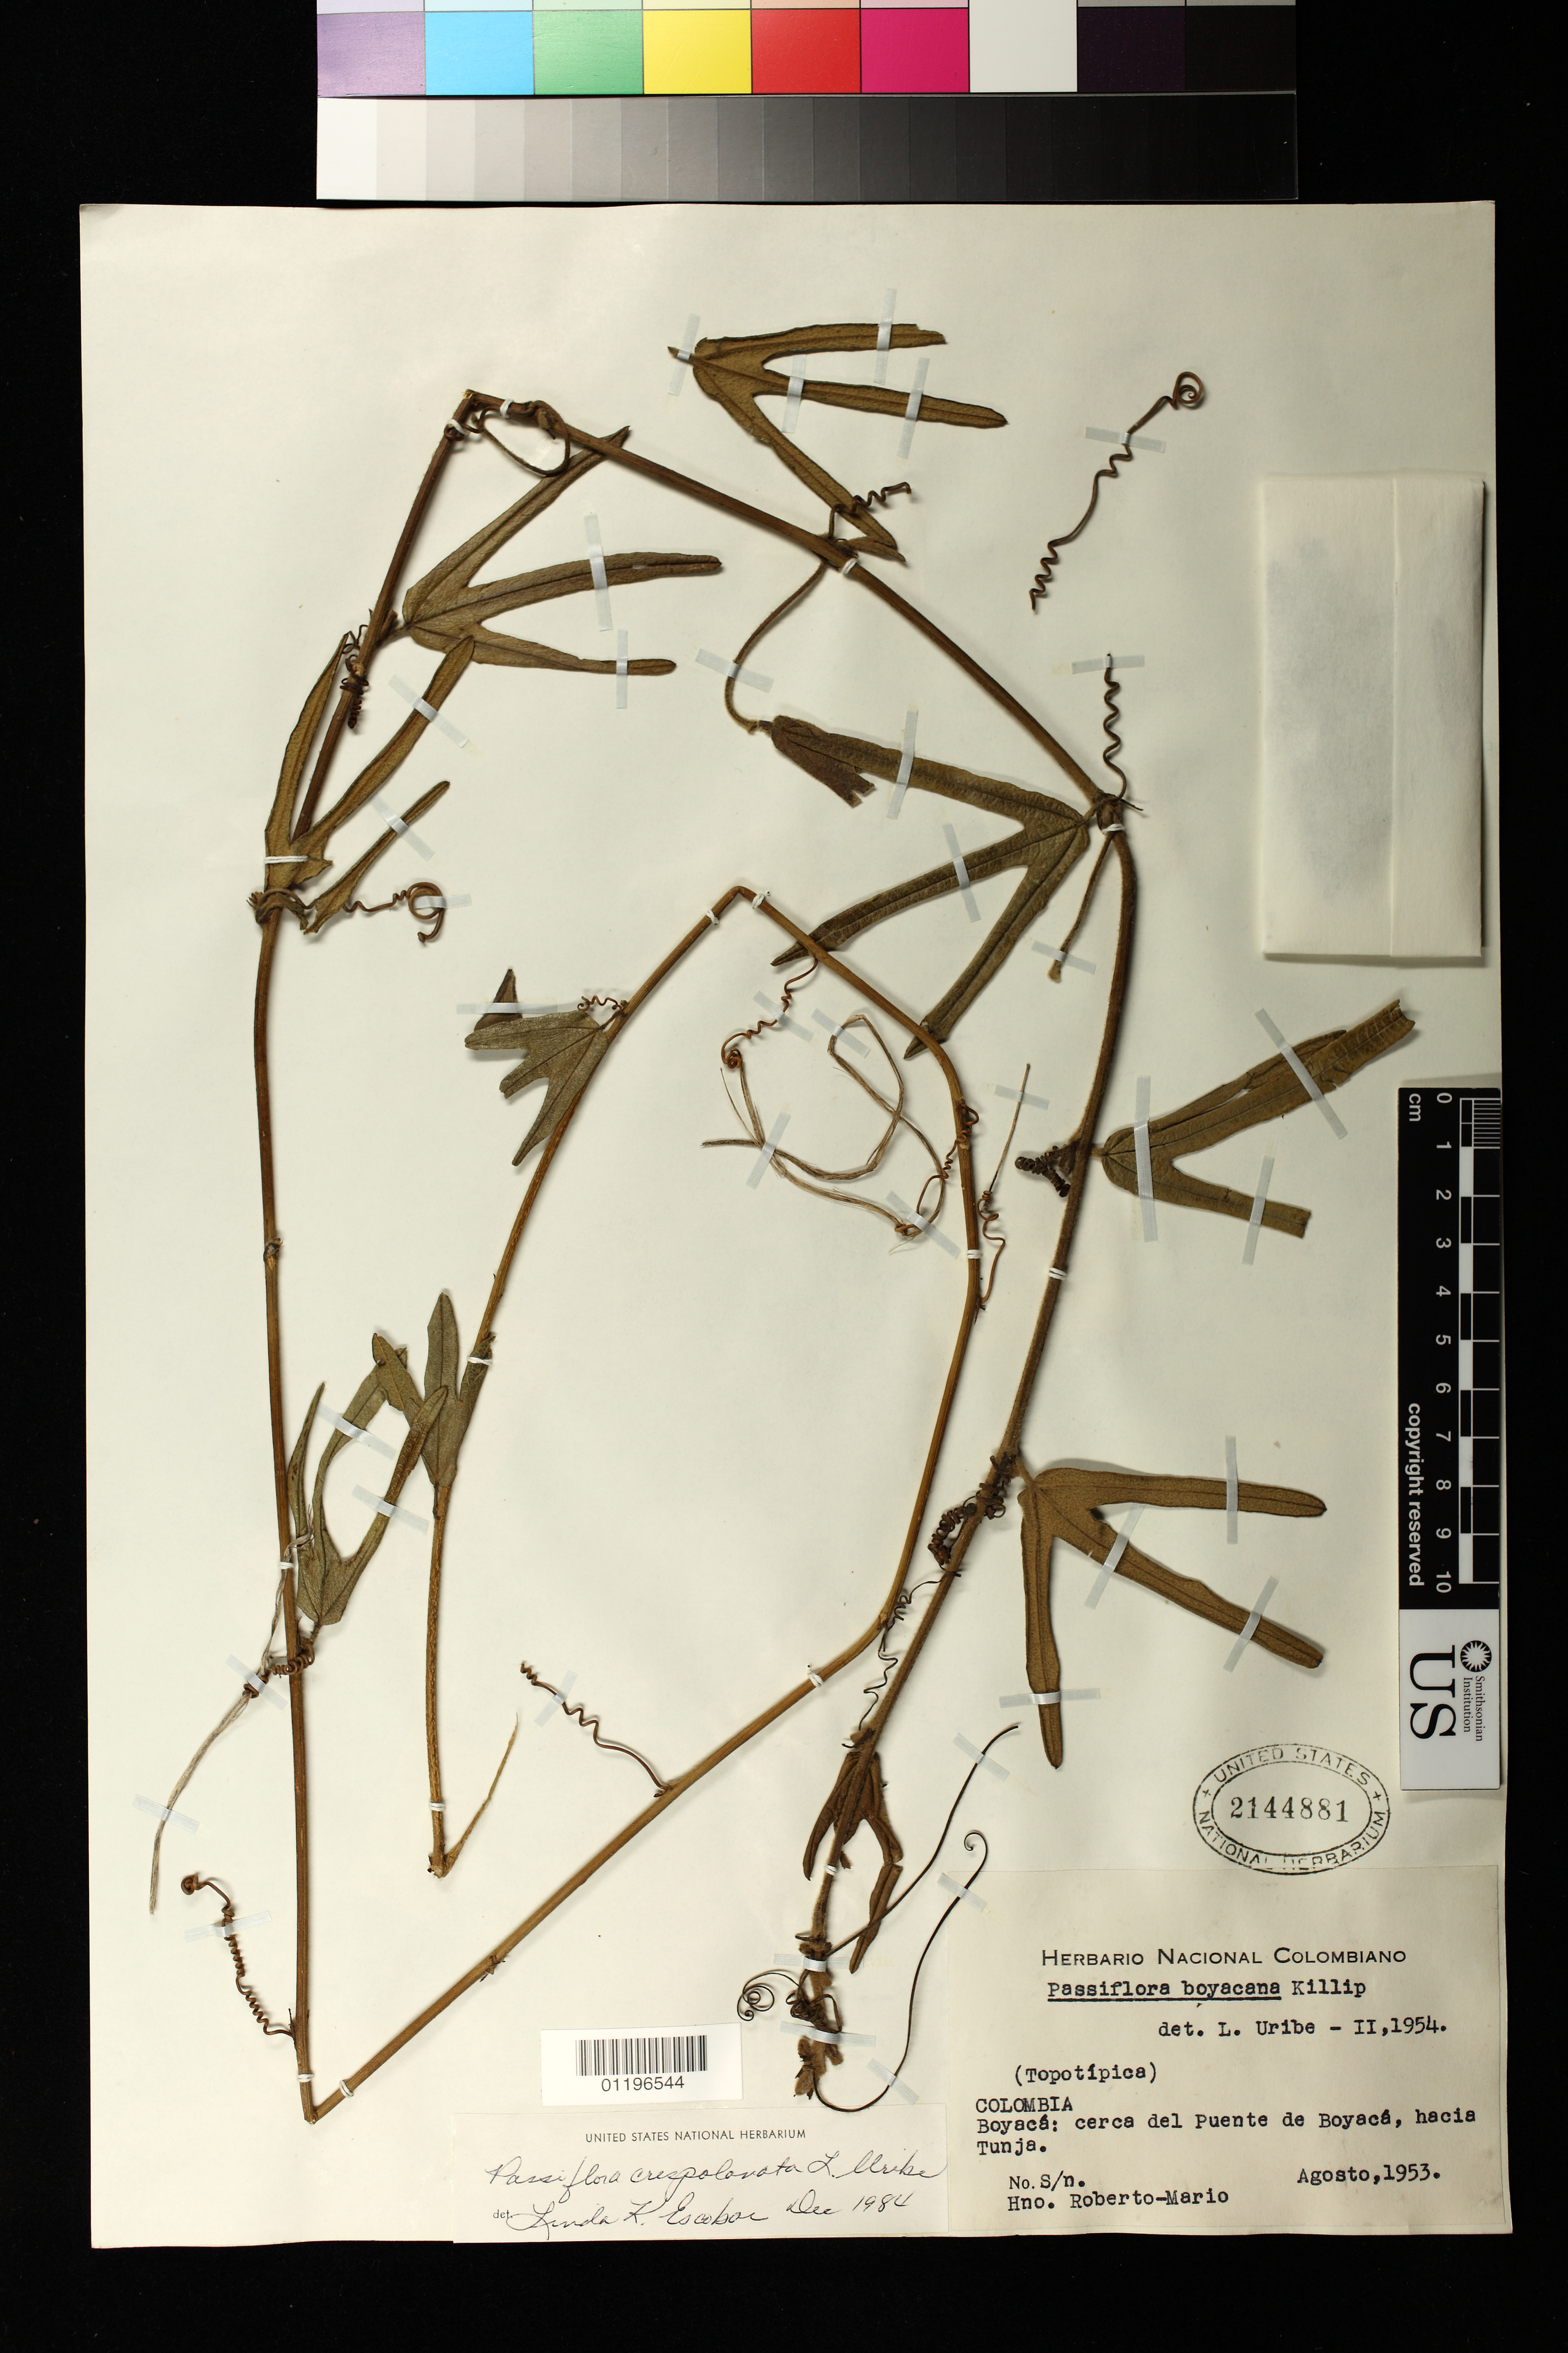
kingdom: Plantae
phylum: Tracheophyta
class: Magnoliopsida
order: Malpighiales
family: Passifloraceae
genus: Passiflora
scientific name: Passiflora crispolanata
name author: L. Uribe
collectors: -. Roberto-Mario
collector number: s/n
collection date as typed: Aug 1953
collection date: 1953-08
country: Colombia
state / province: Boyacá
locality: Boyacá, near Puente de Boyacá, Tunja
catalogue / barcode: US 2144881